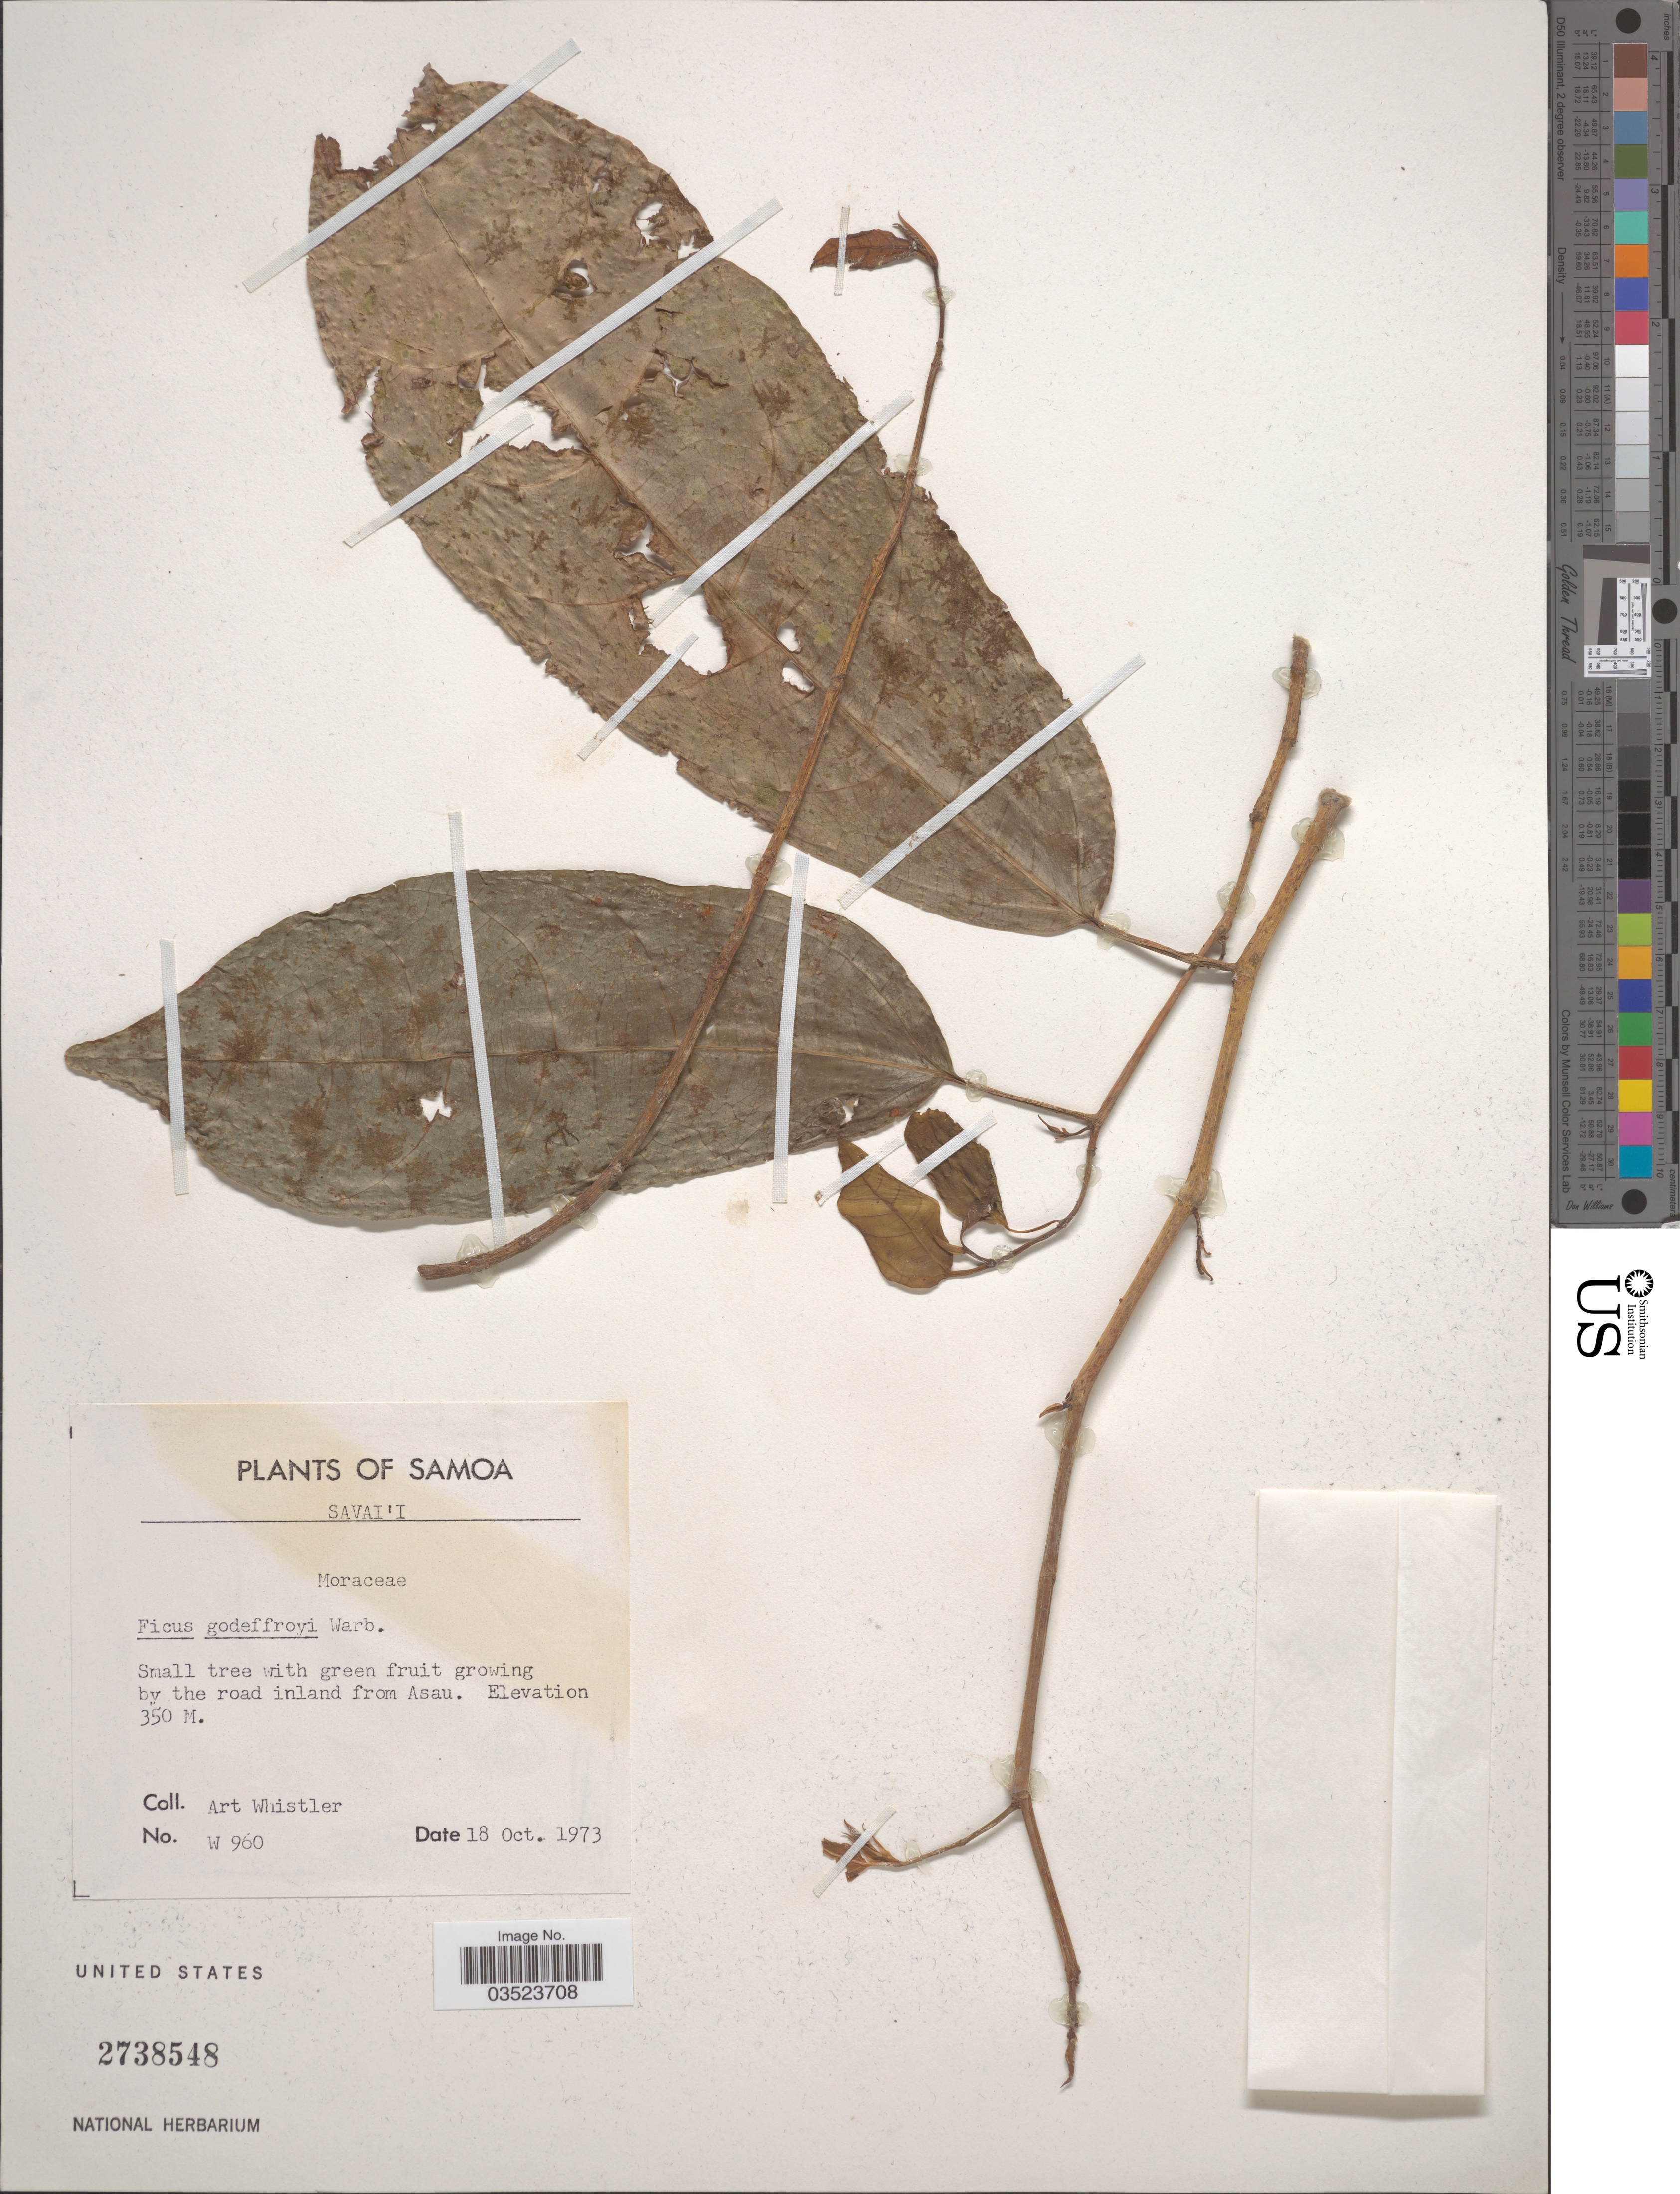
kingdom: Plantae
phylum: Tracheophyta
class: Magnoliopsida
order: Rosales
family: Moraceae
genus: Ficus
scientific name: Ficus godeffroyi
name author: Warb.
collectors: A. Whistler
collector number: W960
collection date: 1973-10-18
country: Samoa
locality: Samoa. Savai'i. By the road inland from Asau.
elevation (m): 350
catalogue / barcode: US 2738548